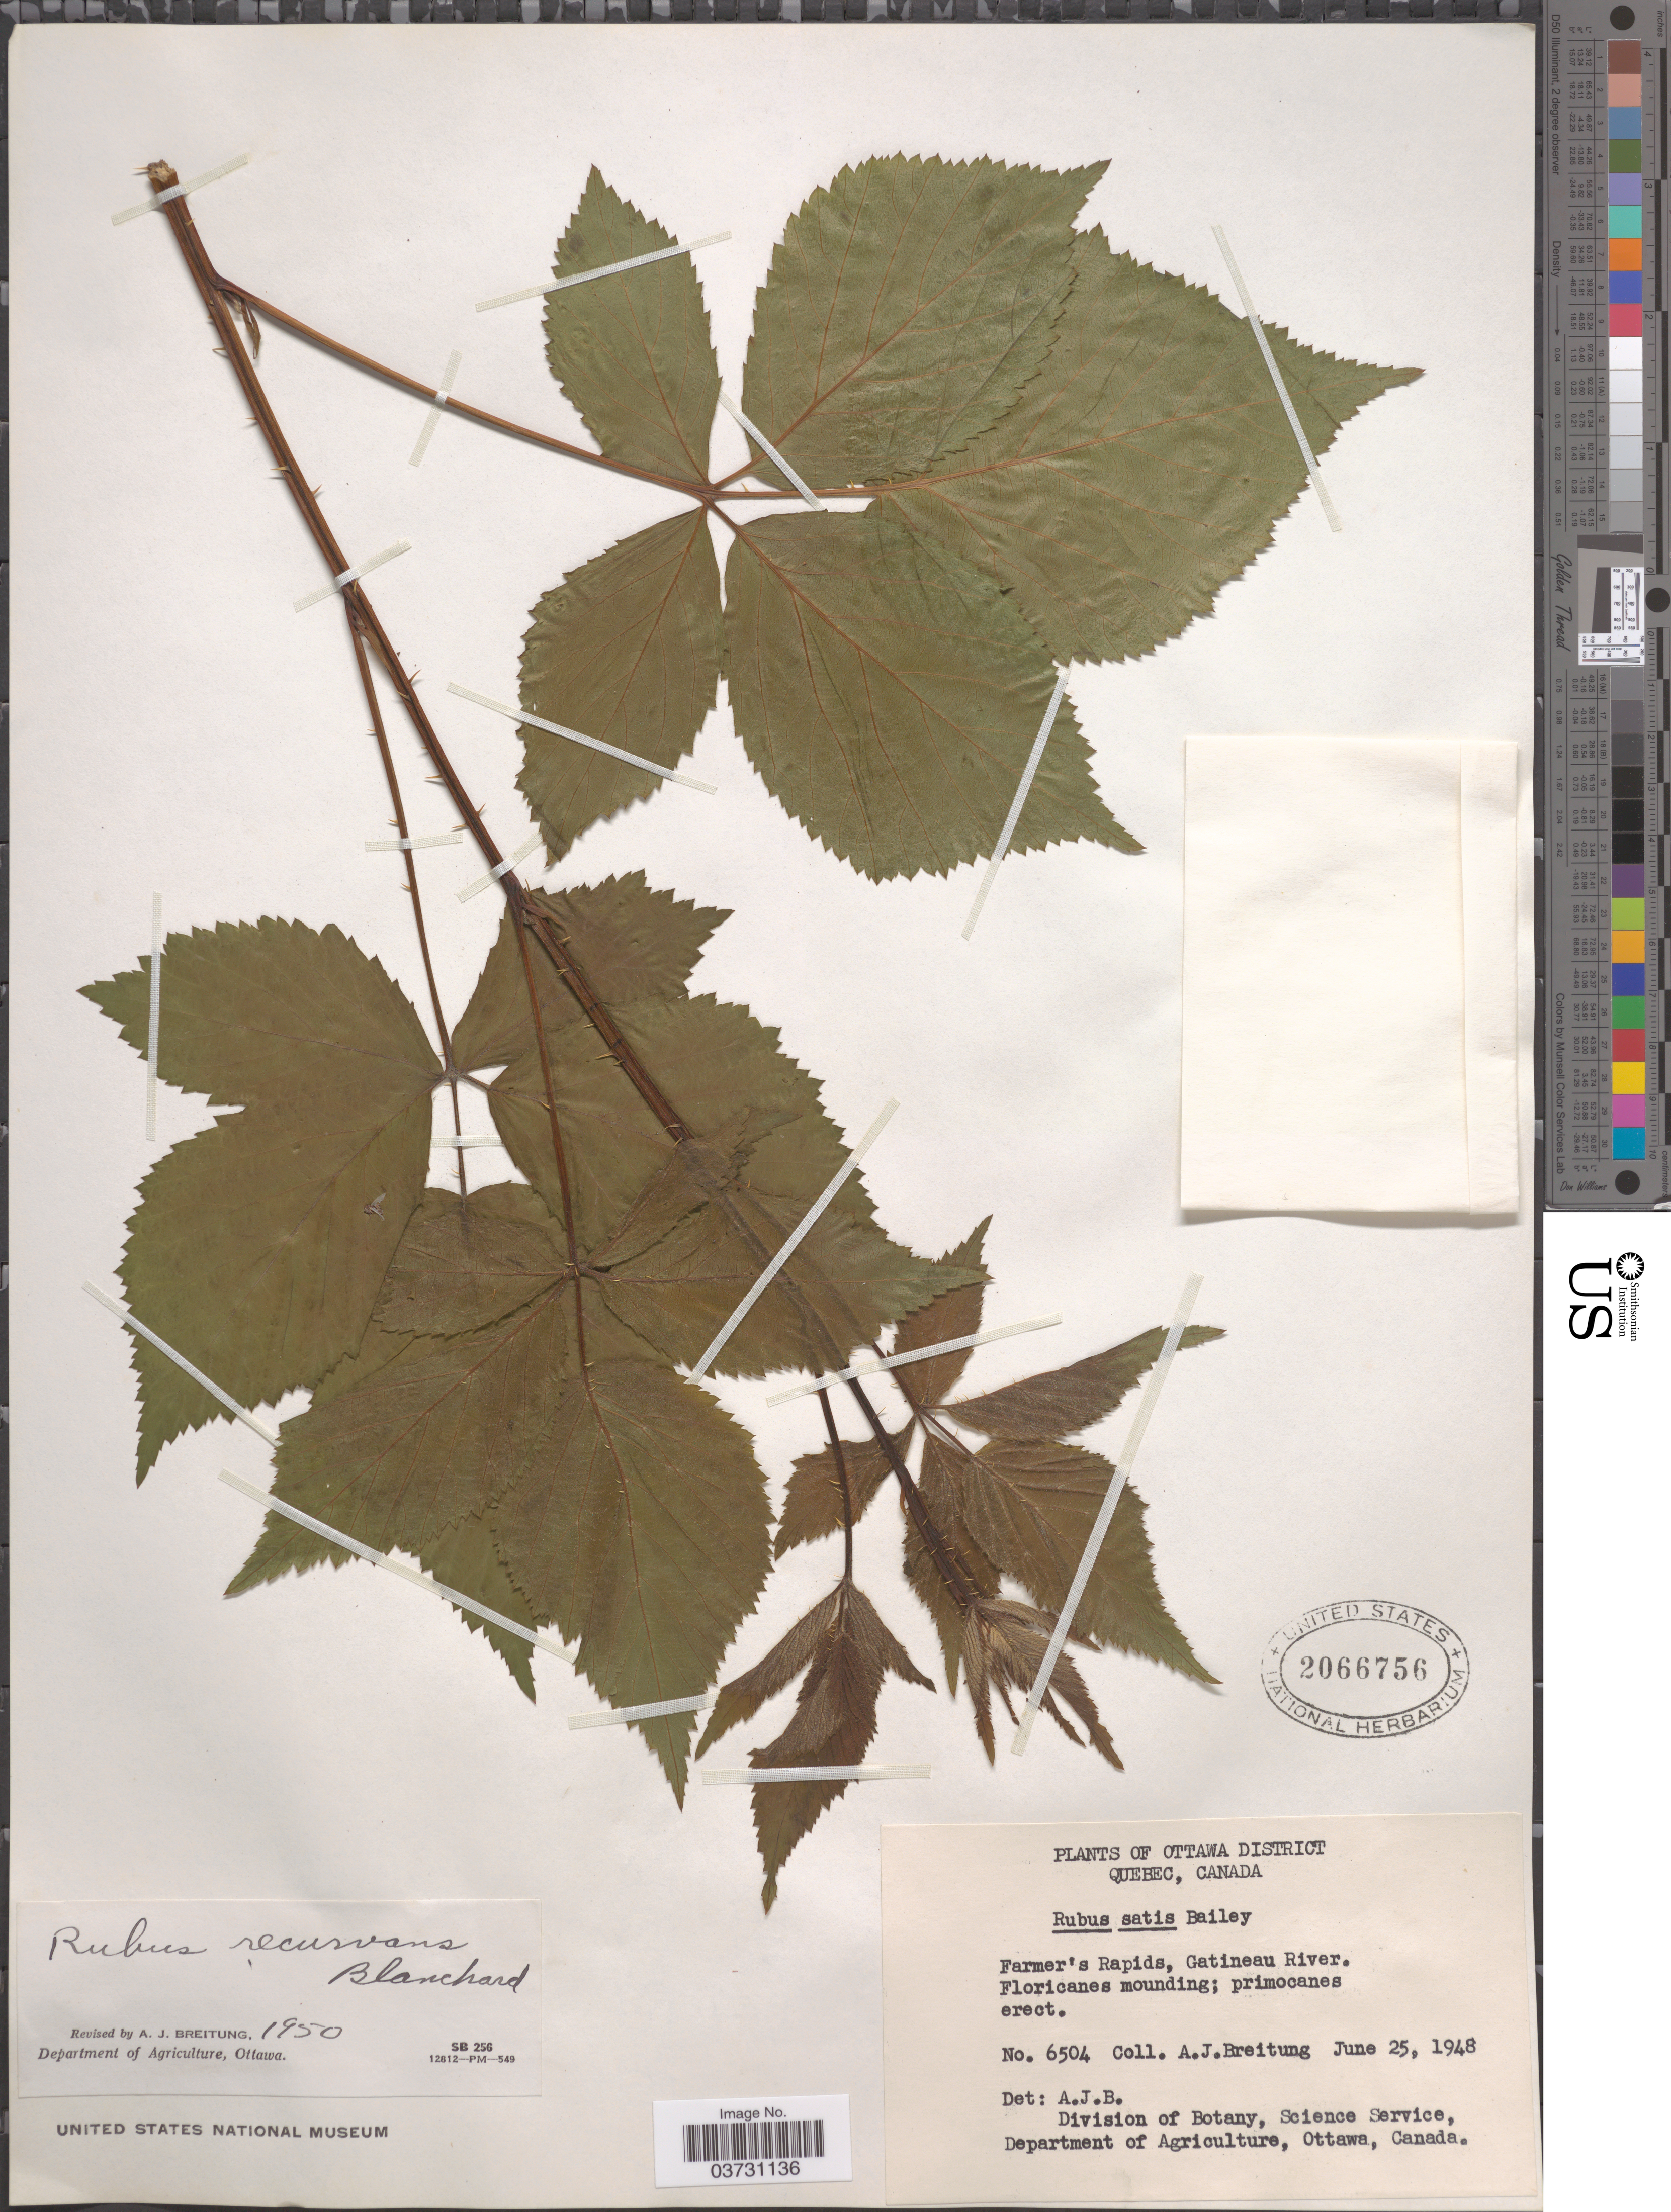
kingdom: Plantae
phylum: Tracheophyta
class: Magnoliopsida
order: Rosales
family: Rosaceae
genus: Rubus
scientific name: Rubus satis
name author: L.H. Bailey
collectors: A. Breitung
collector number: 6504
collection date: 1948-06-25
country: Canada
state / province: Quebec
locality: Ottawa District. Farmer's Rapids, Gatineau River.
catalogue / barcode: US 2066756